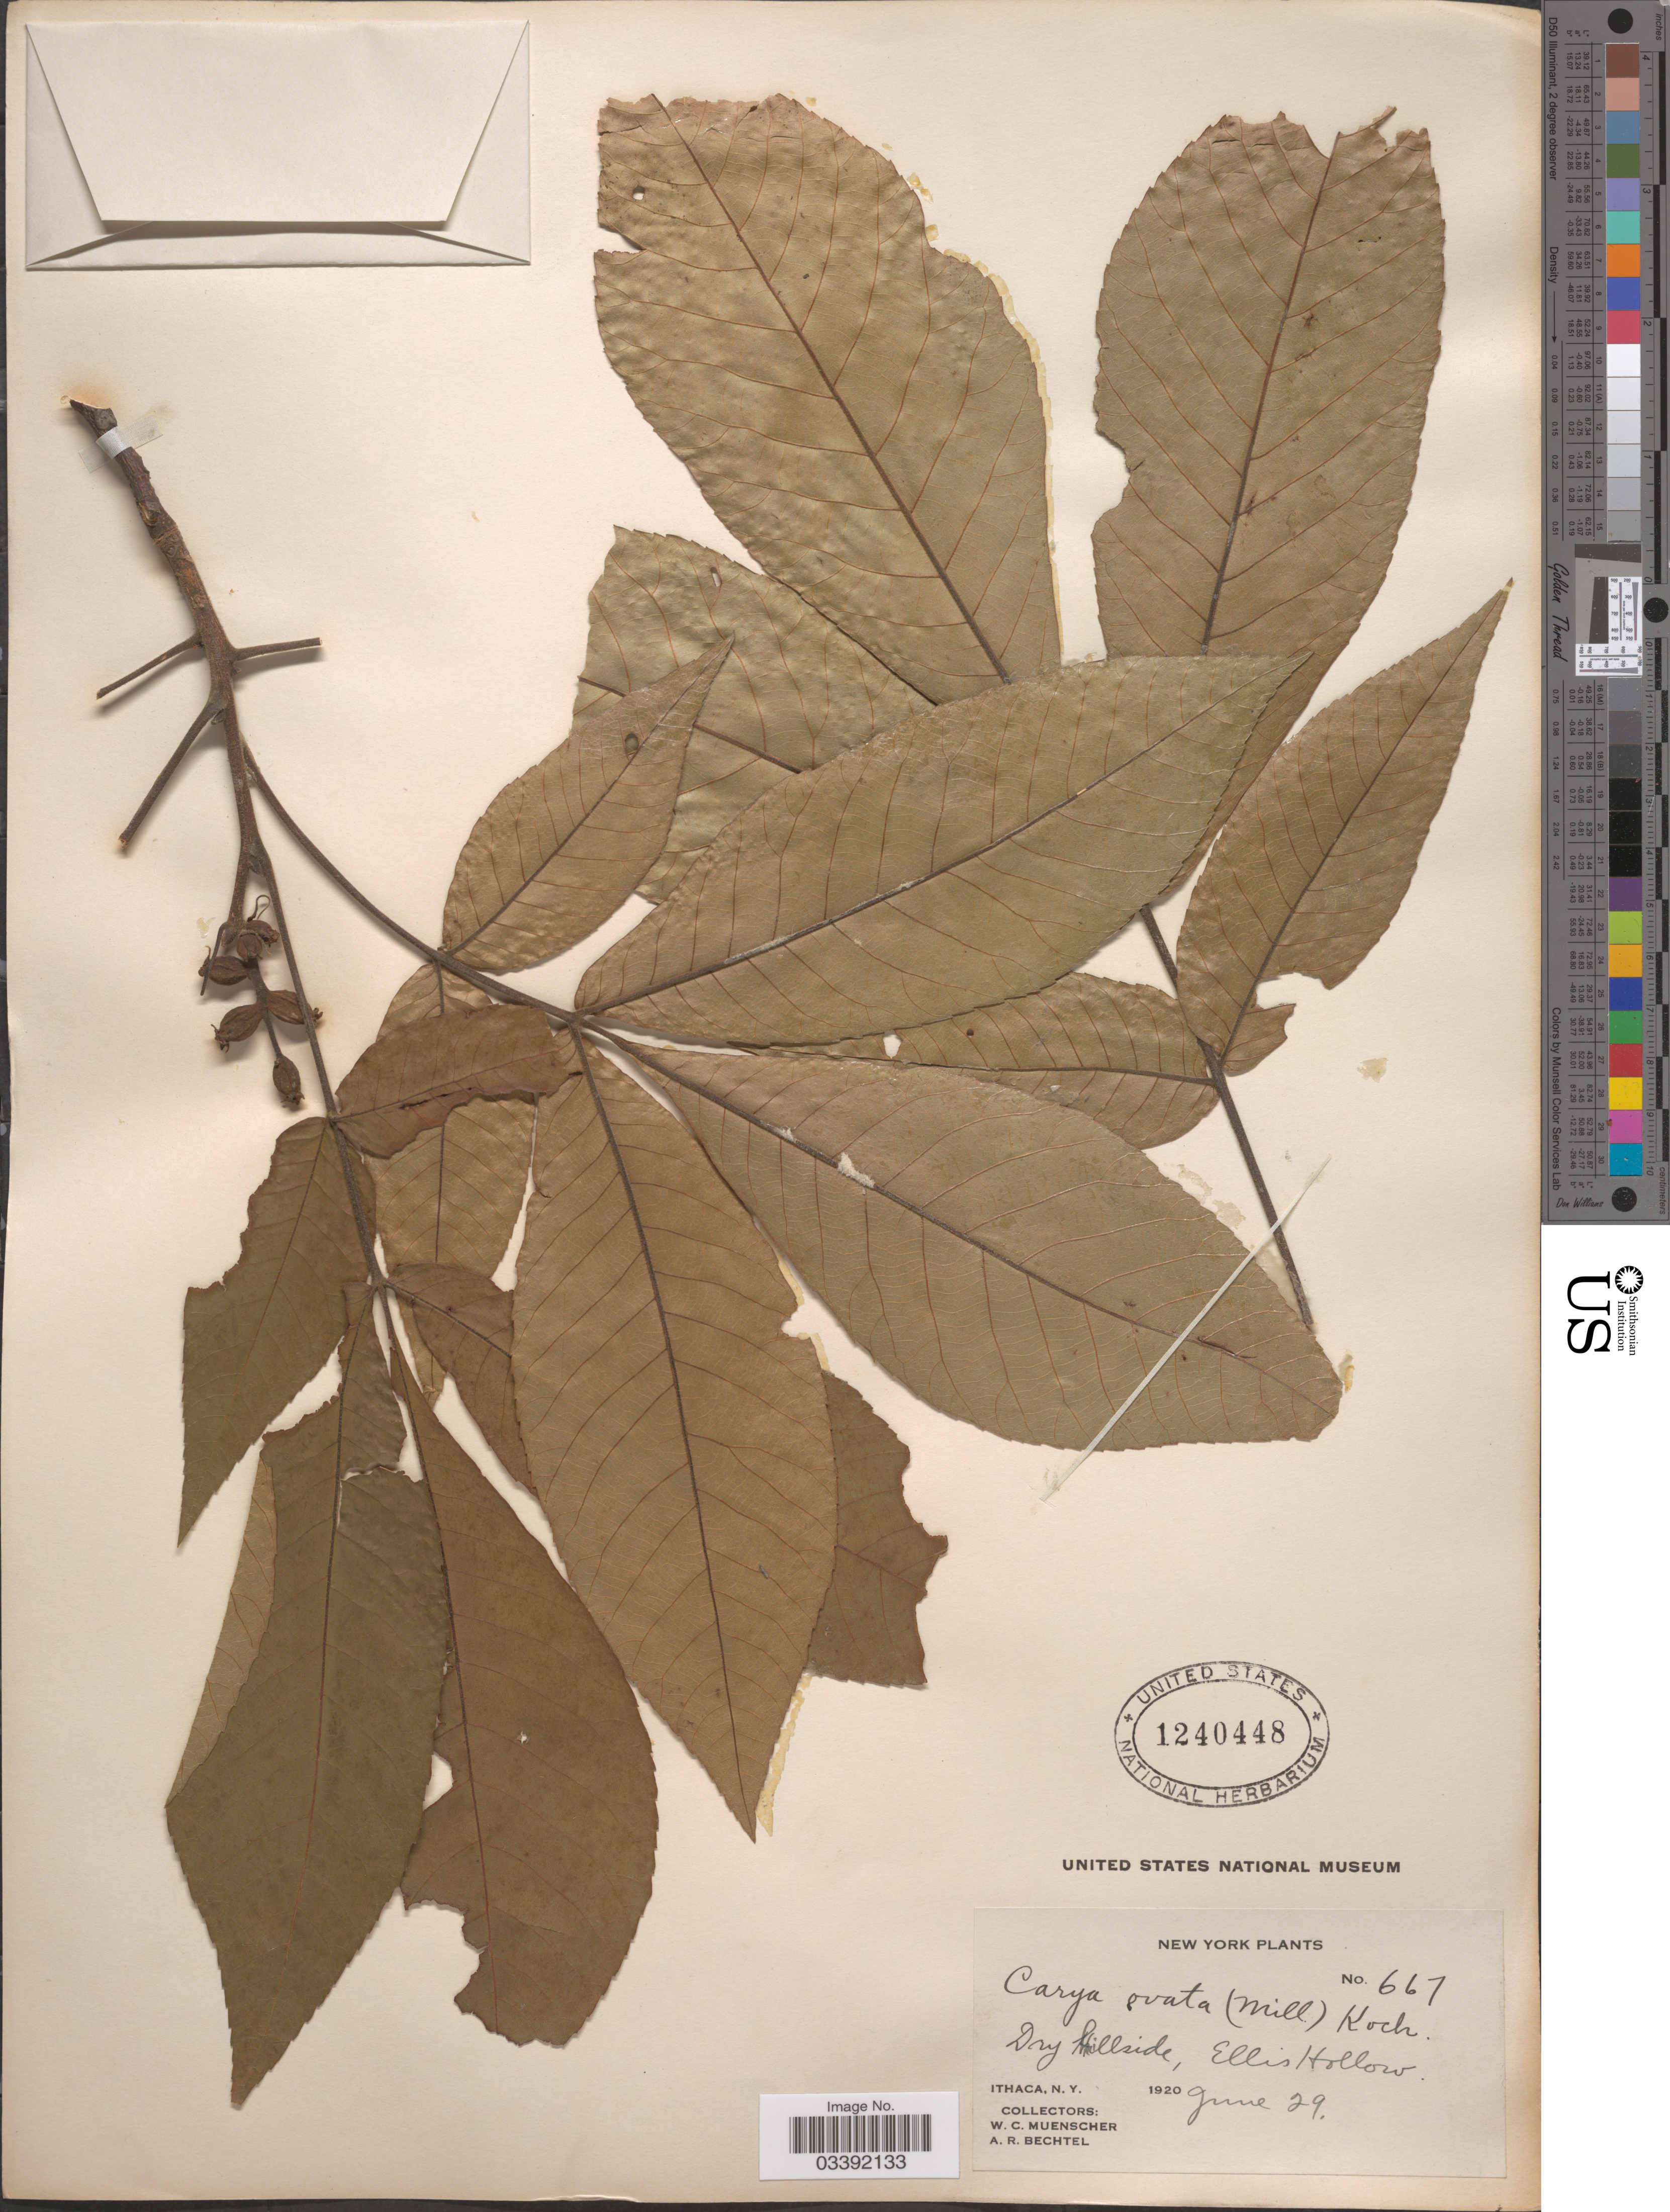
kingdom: Plantae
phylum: Tracheophyta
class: Magnoliopsida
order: Fagales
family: Juglandaceae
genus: Carya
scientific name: Carya ovata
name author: (Mill.) K. Koch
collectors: W. Muenscher & A. Bechtel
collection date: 1920-06-29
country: United States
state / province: New York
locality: Ellis Hollow. Ithaca.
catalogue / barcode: US 1240448